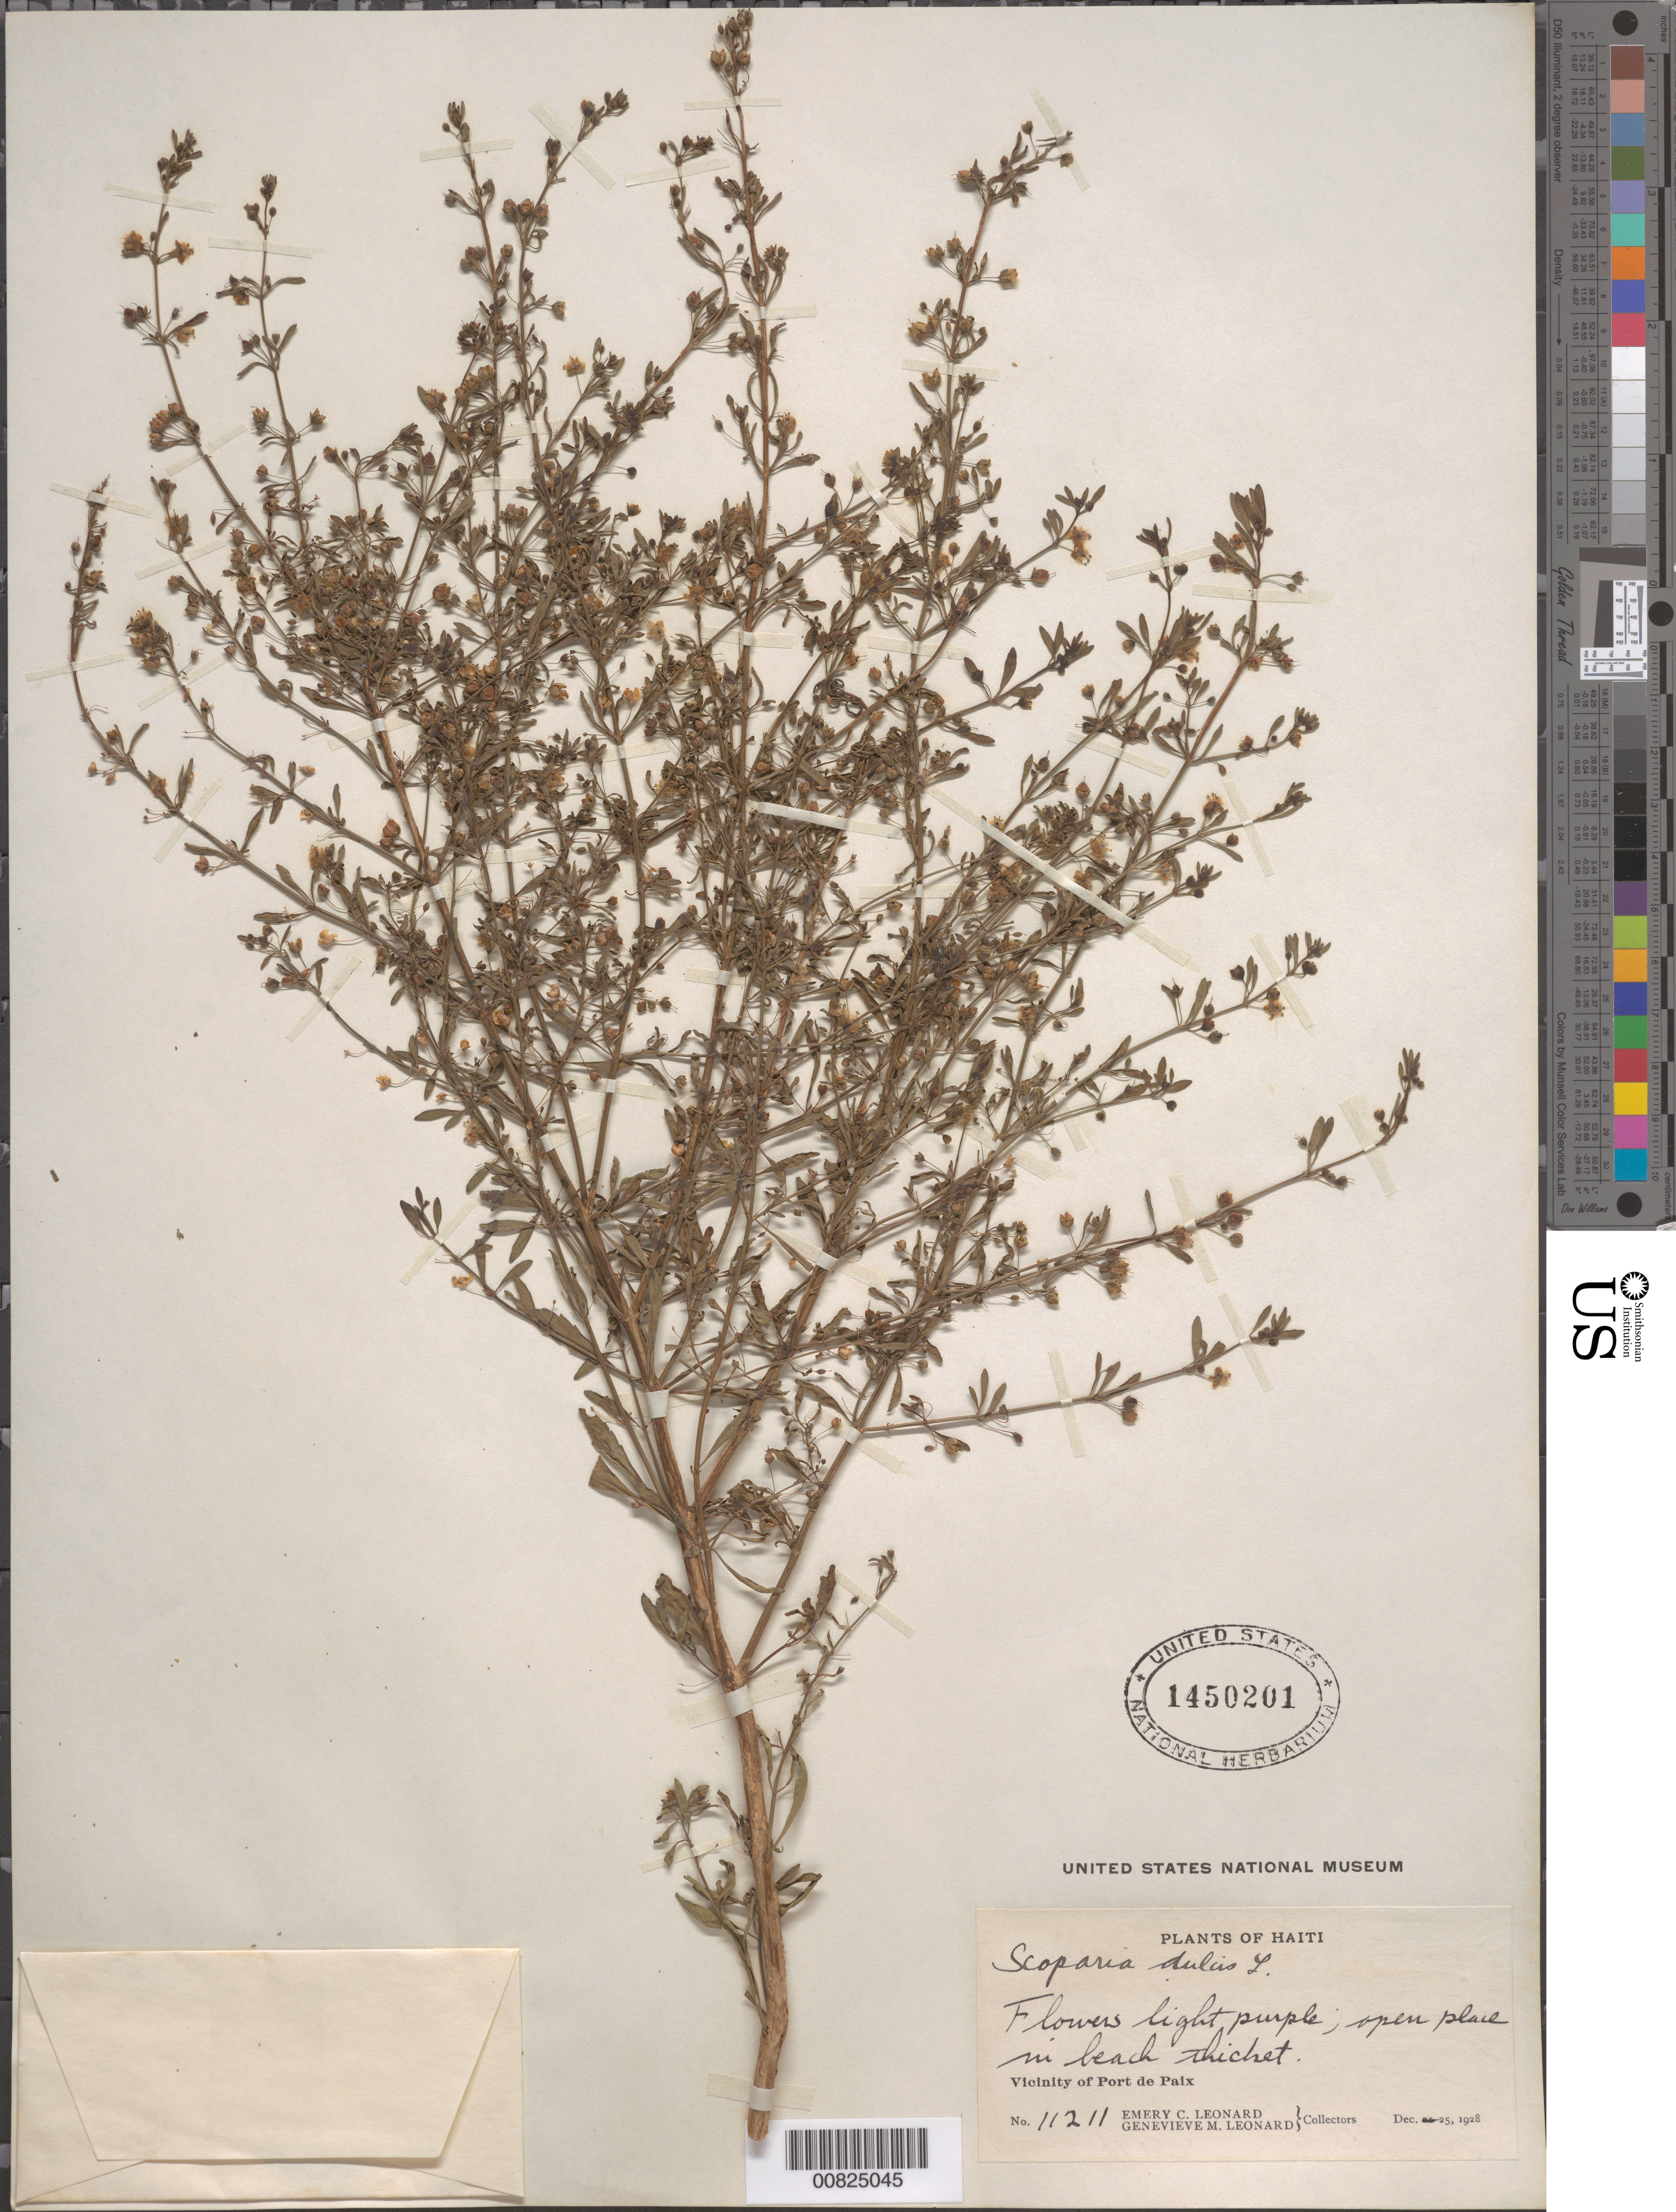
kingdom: Plantae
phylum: Tracheophyta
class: Magnoliopsida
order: Lamiales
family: Plantaginaceae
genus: Scoparia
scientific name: Scoparia dulcis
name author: L.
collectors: E. C. Leonard & G. M. Leonard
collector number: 11211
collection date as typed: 25 Dec 1928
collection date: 1928-12-25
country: Haiti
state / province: Nord-Ouest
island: Hispaniola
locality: Vicinity of Port de Paix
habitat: Open place in beach thicket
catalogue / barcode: US 1450201